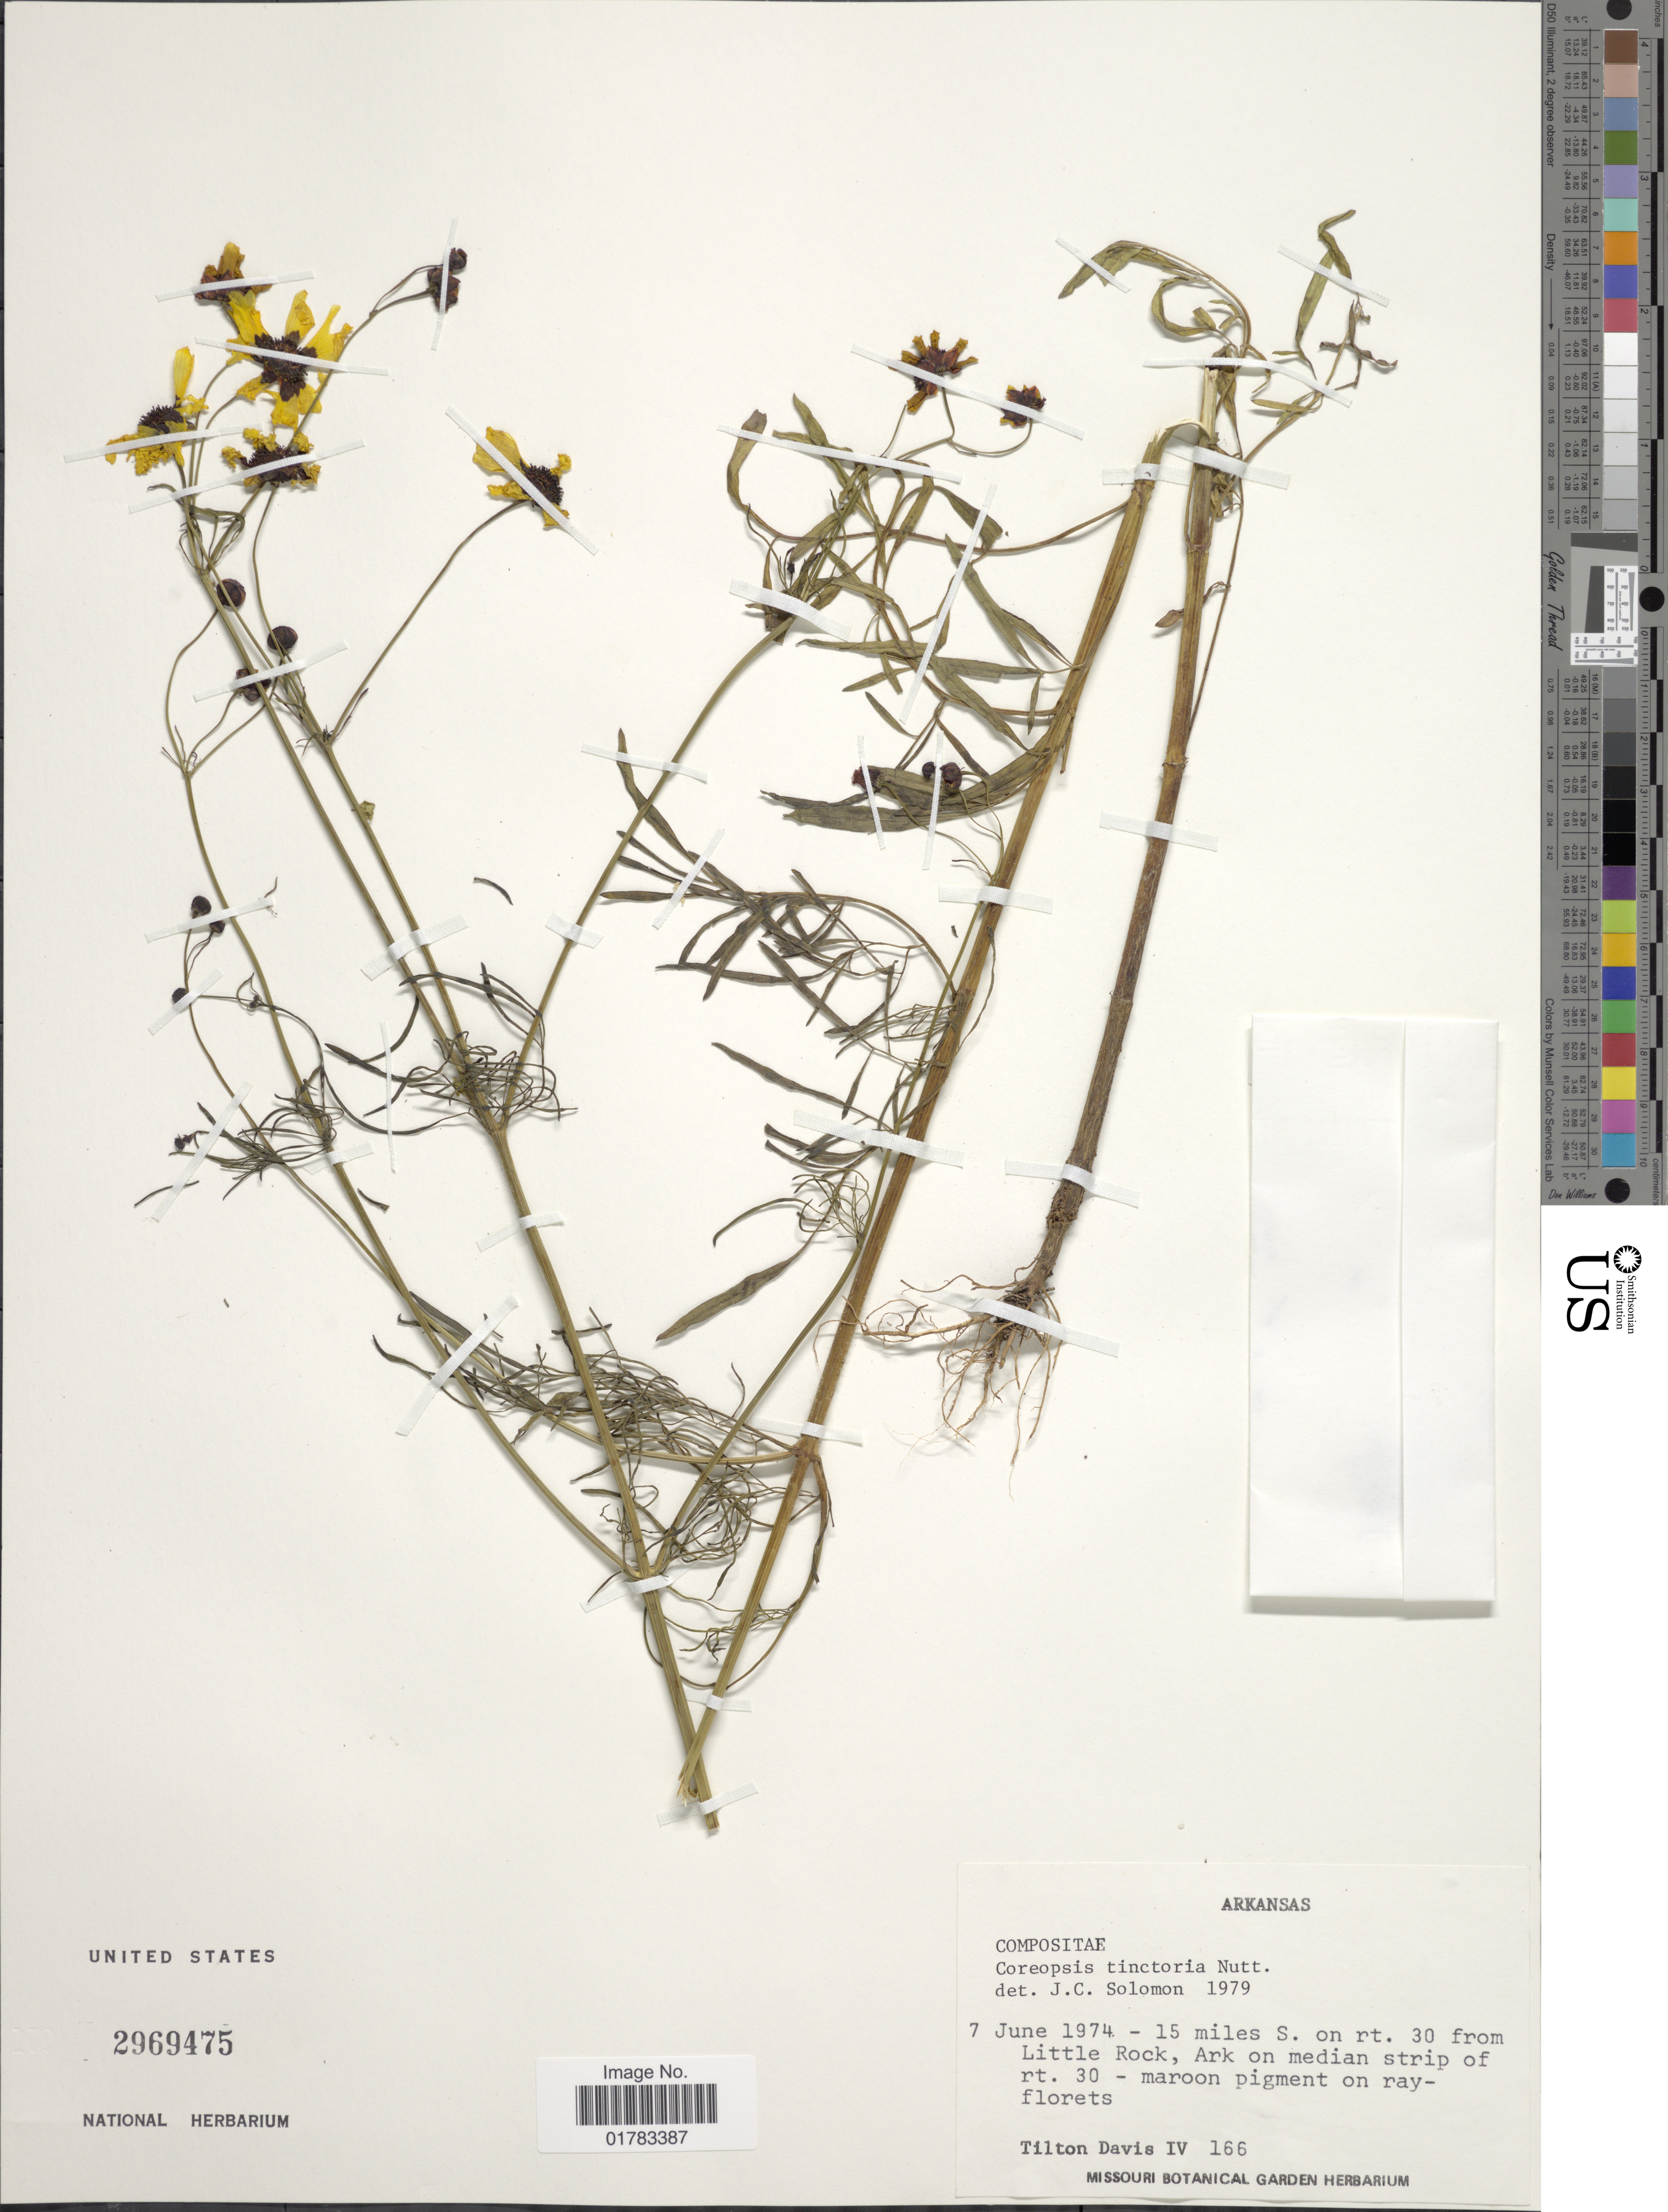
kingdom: Plantae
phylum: Tracheophyta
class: Magnoliopsida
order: Asterales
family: Asteraceae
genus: Coreopsis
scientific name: Coreopsis tinctoria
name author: Nutt.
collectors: T. Davis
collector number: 166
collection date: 1974-06-07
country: United States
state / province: Arkansas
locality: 15 miles S. on rt. 30 from Little Rock, Ark on median strip of rt. 30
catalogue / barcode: US 2969475